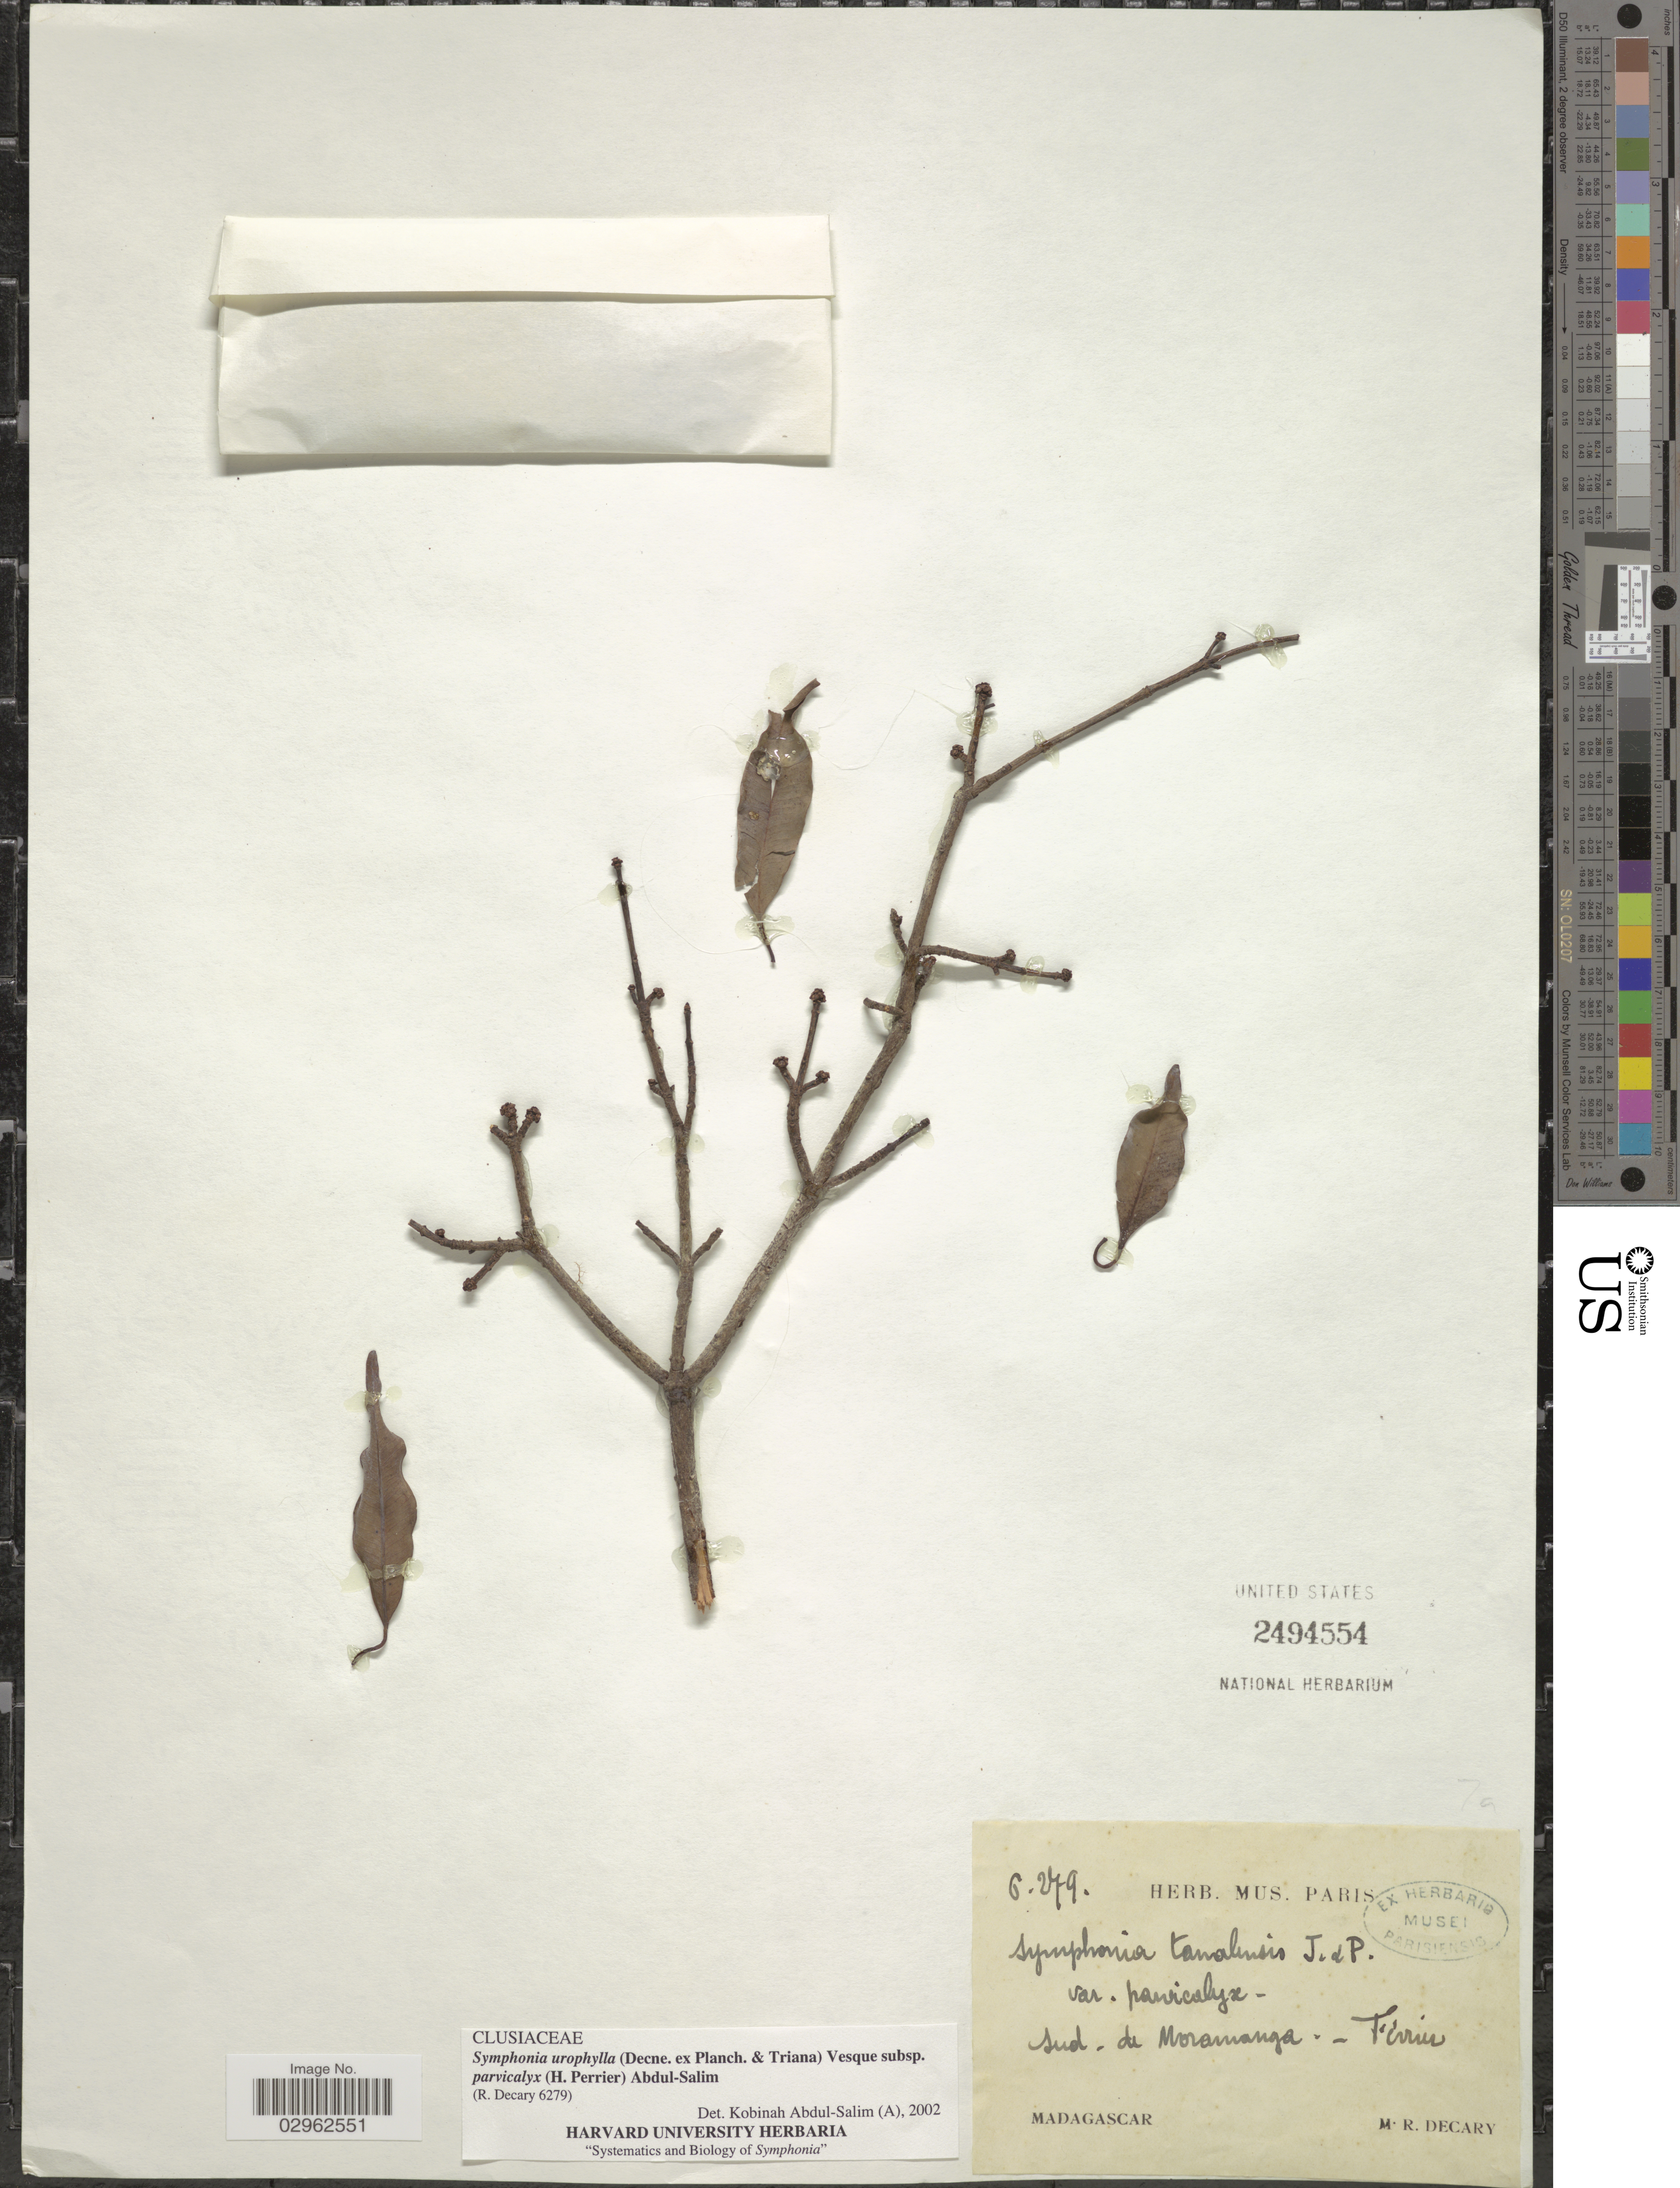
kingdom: Plantae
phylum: Tracheophyta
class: Magnoliopsida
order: Malpighiales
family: Clusiaceae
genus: Symphonia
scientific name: Symphonia urophylla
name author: (Decne. ex Planch. & Triana) Benth. & Hook. f. ex Vesque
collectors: R. Decary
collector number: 6279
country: Madagascar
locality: Sud. de Moramanga.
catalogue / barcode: US 2494554